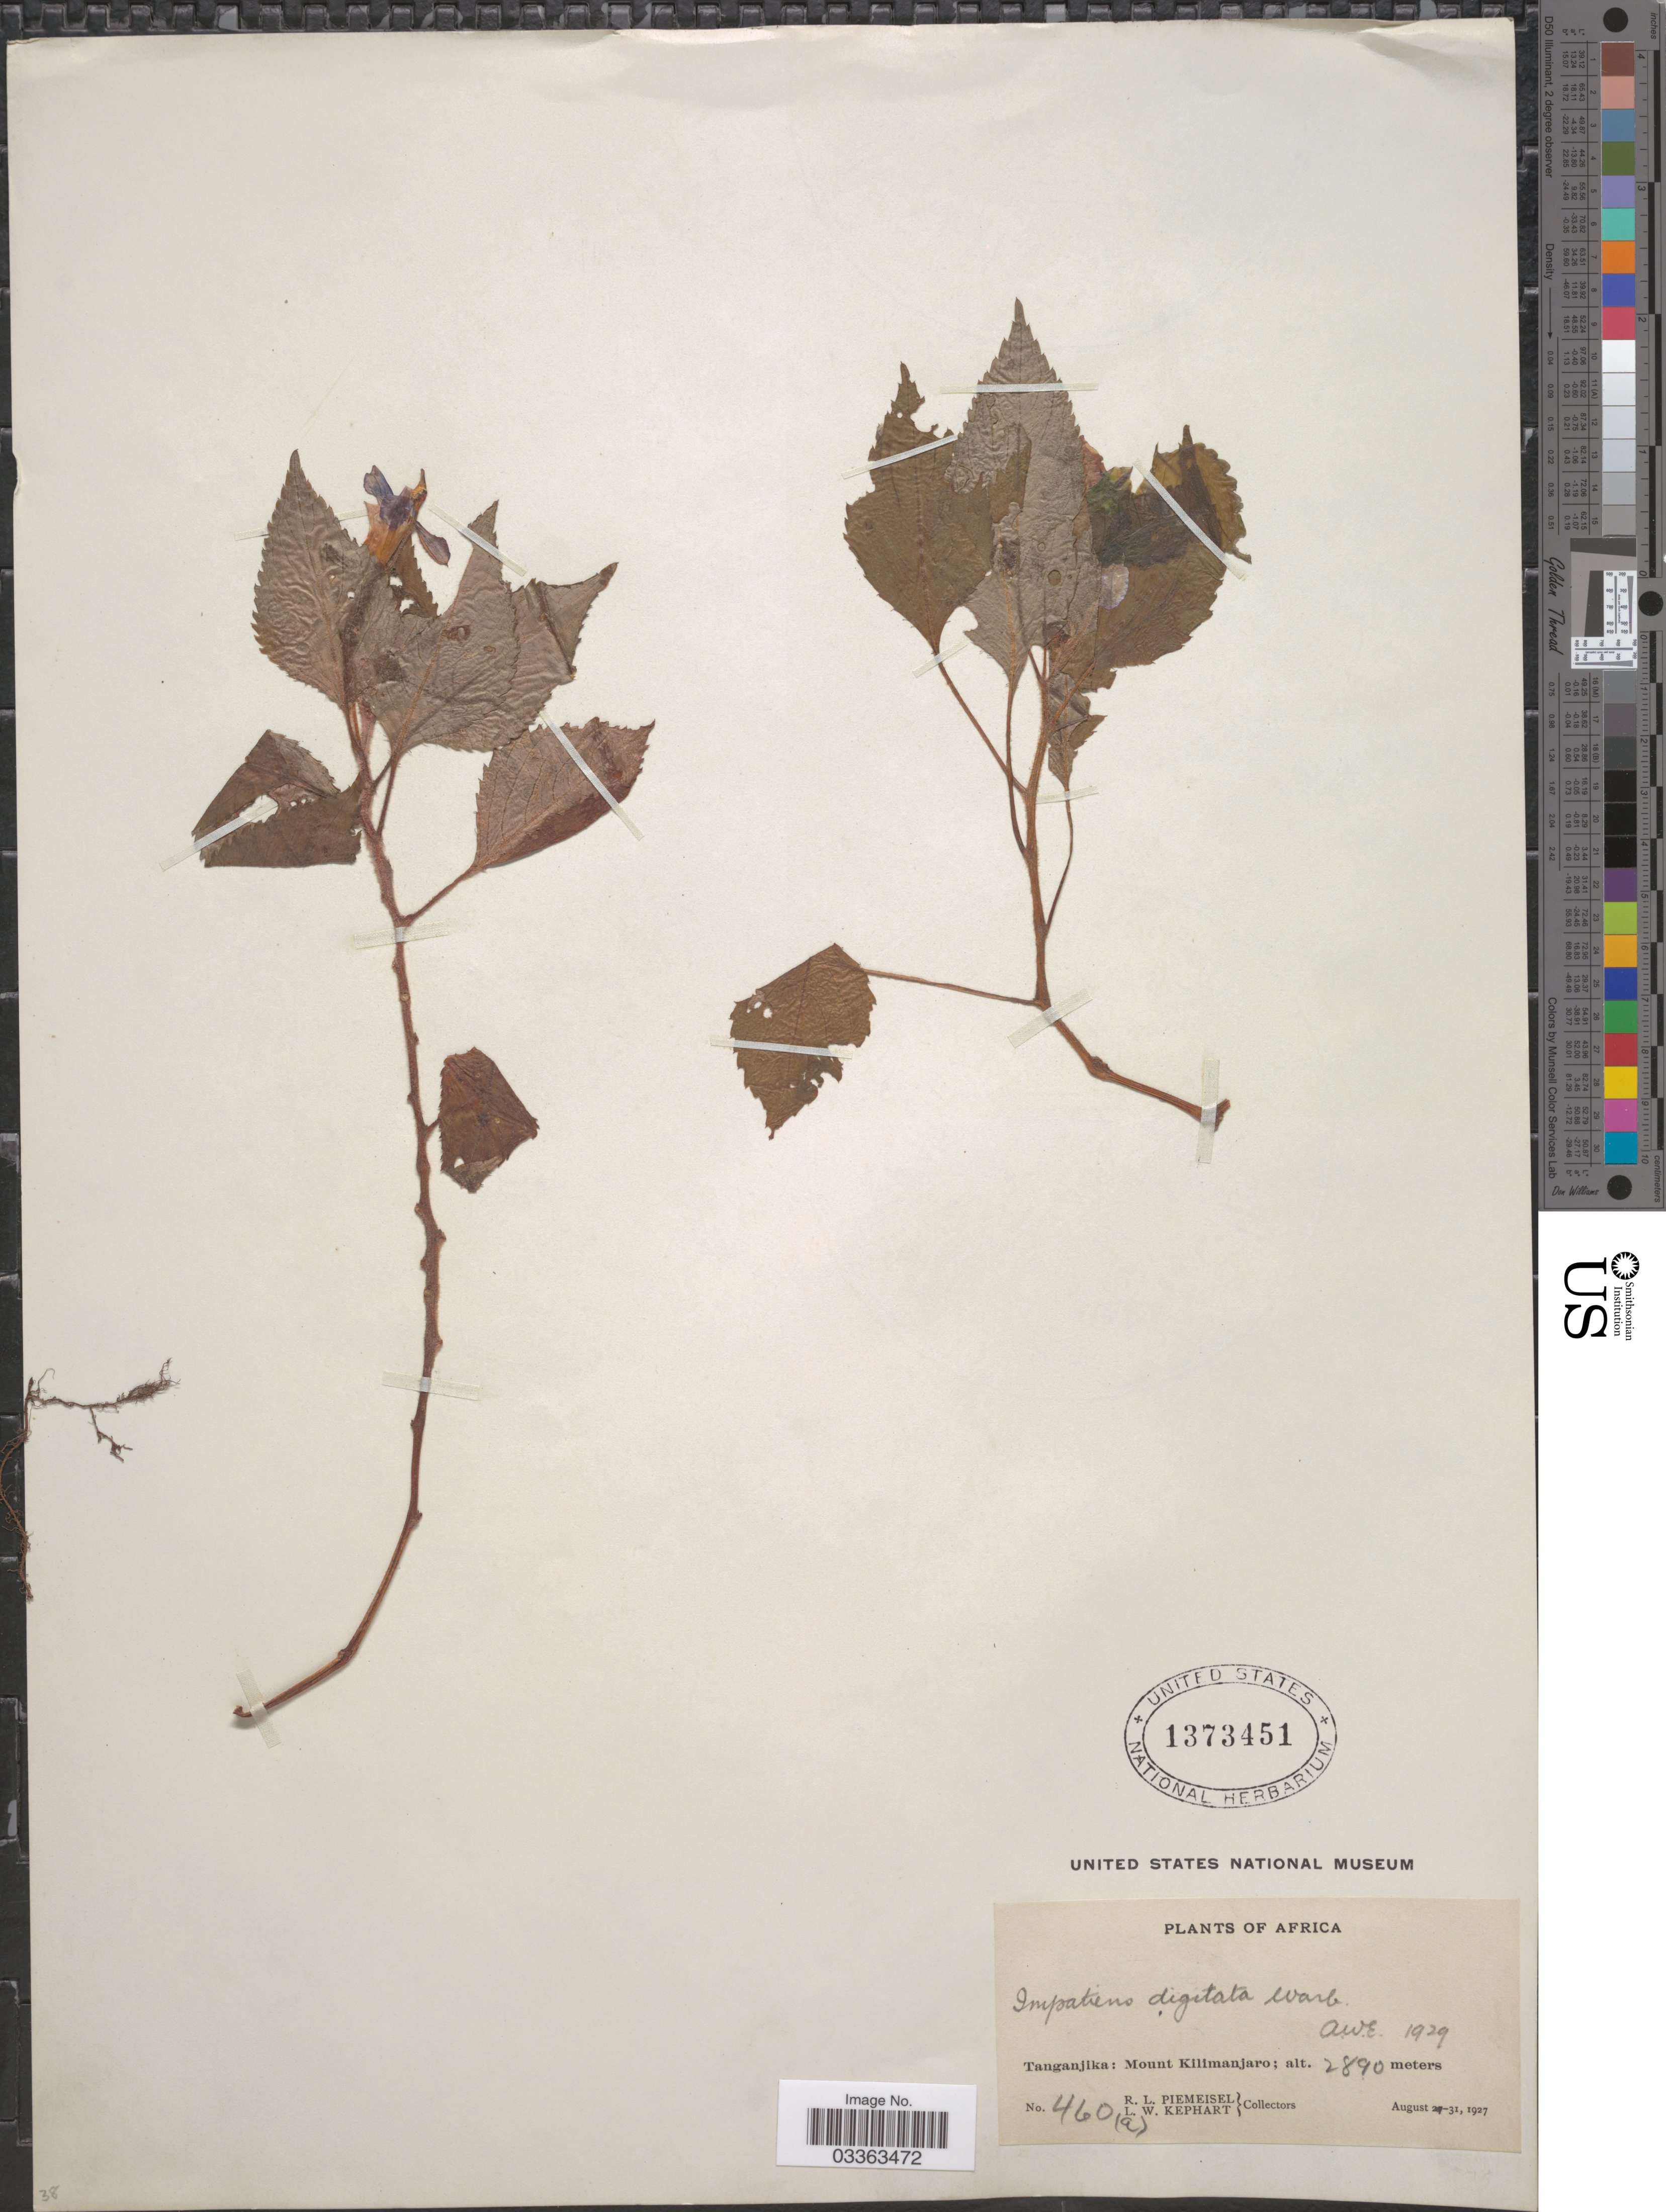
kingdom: Plantae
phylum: Tracheophyta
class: Magnoliopsida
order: Ericales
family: Balsaminaceae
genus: Impatiens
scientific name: Impatiens digitata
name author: Warb.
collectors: R. L. Piemeisel & L. W. Kephart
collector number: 460a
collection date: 1927-08-31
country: Tanzania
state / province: Kilimanjaro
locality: Tanganjika: Mount Kilimanjaro.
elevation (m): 2890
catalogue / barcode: US 1373451